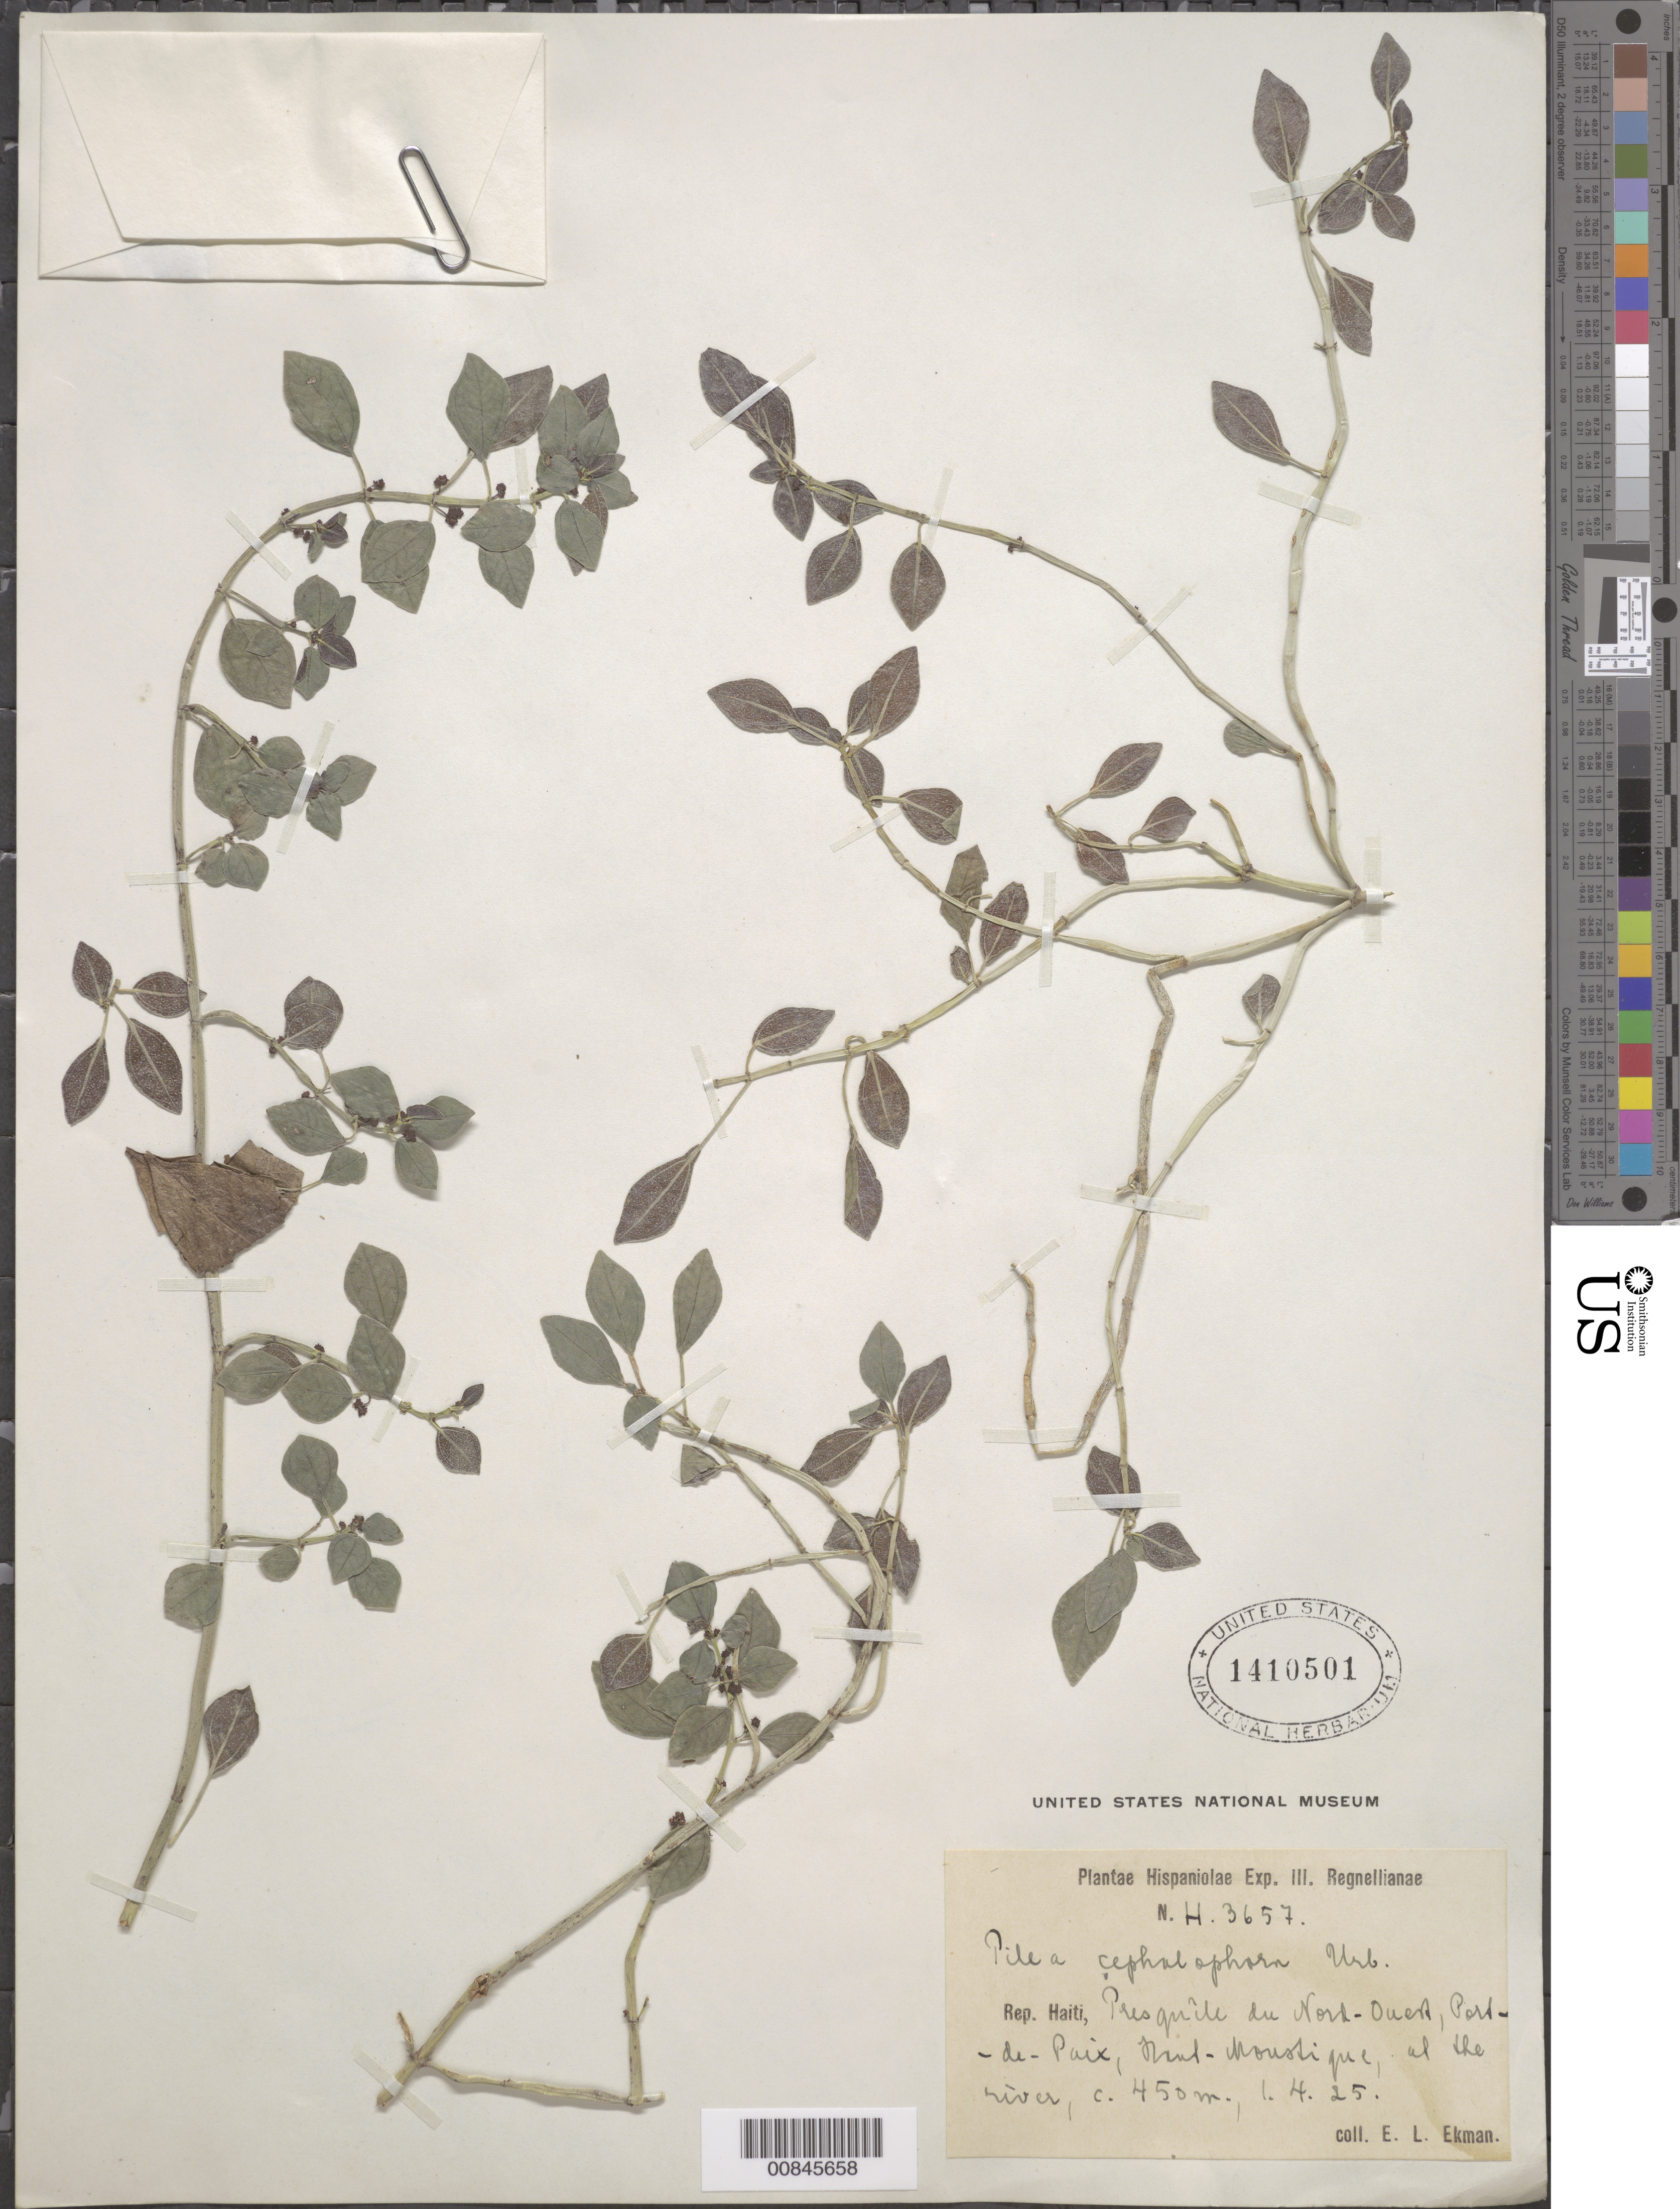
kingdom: Plantae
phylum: Tracheophyta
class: Magnoliopsida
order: Rosales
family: Urticaceae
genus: Pilea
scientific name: Pilea cephalophora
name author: Urb.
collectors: E. L. Ekman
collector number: H 3657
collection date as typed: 01 Apr 1925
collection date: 1925-04-01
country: Haiti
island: Hispaniola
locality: Presqu'île du Nord-Ouest, Port-de-Paix, Haut-Moustique, at the river.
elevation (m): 450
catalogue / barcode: US 1410501